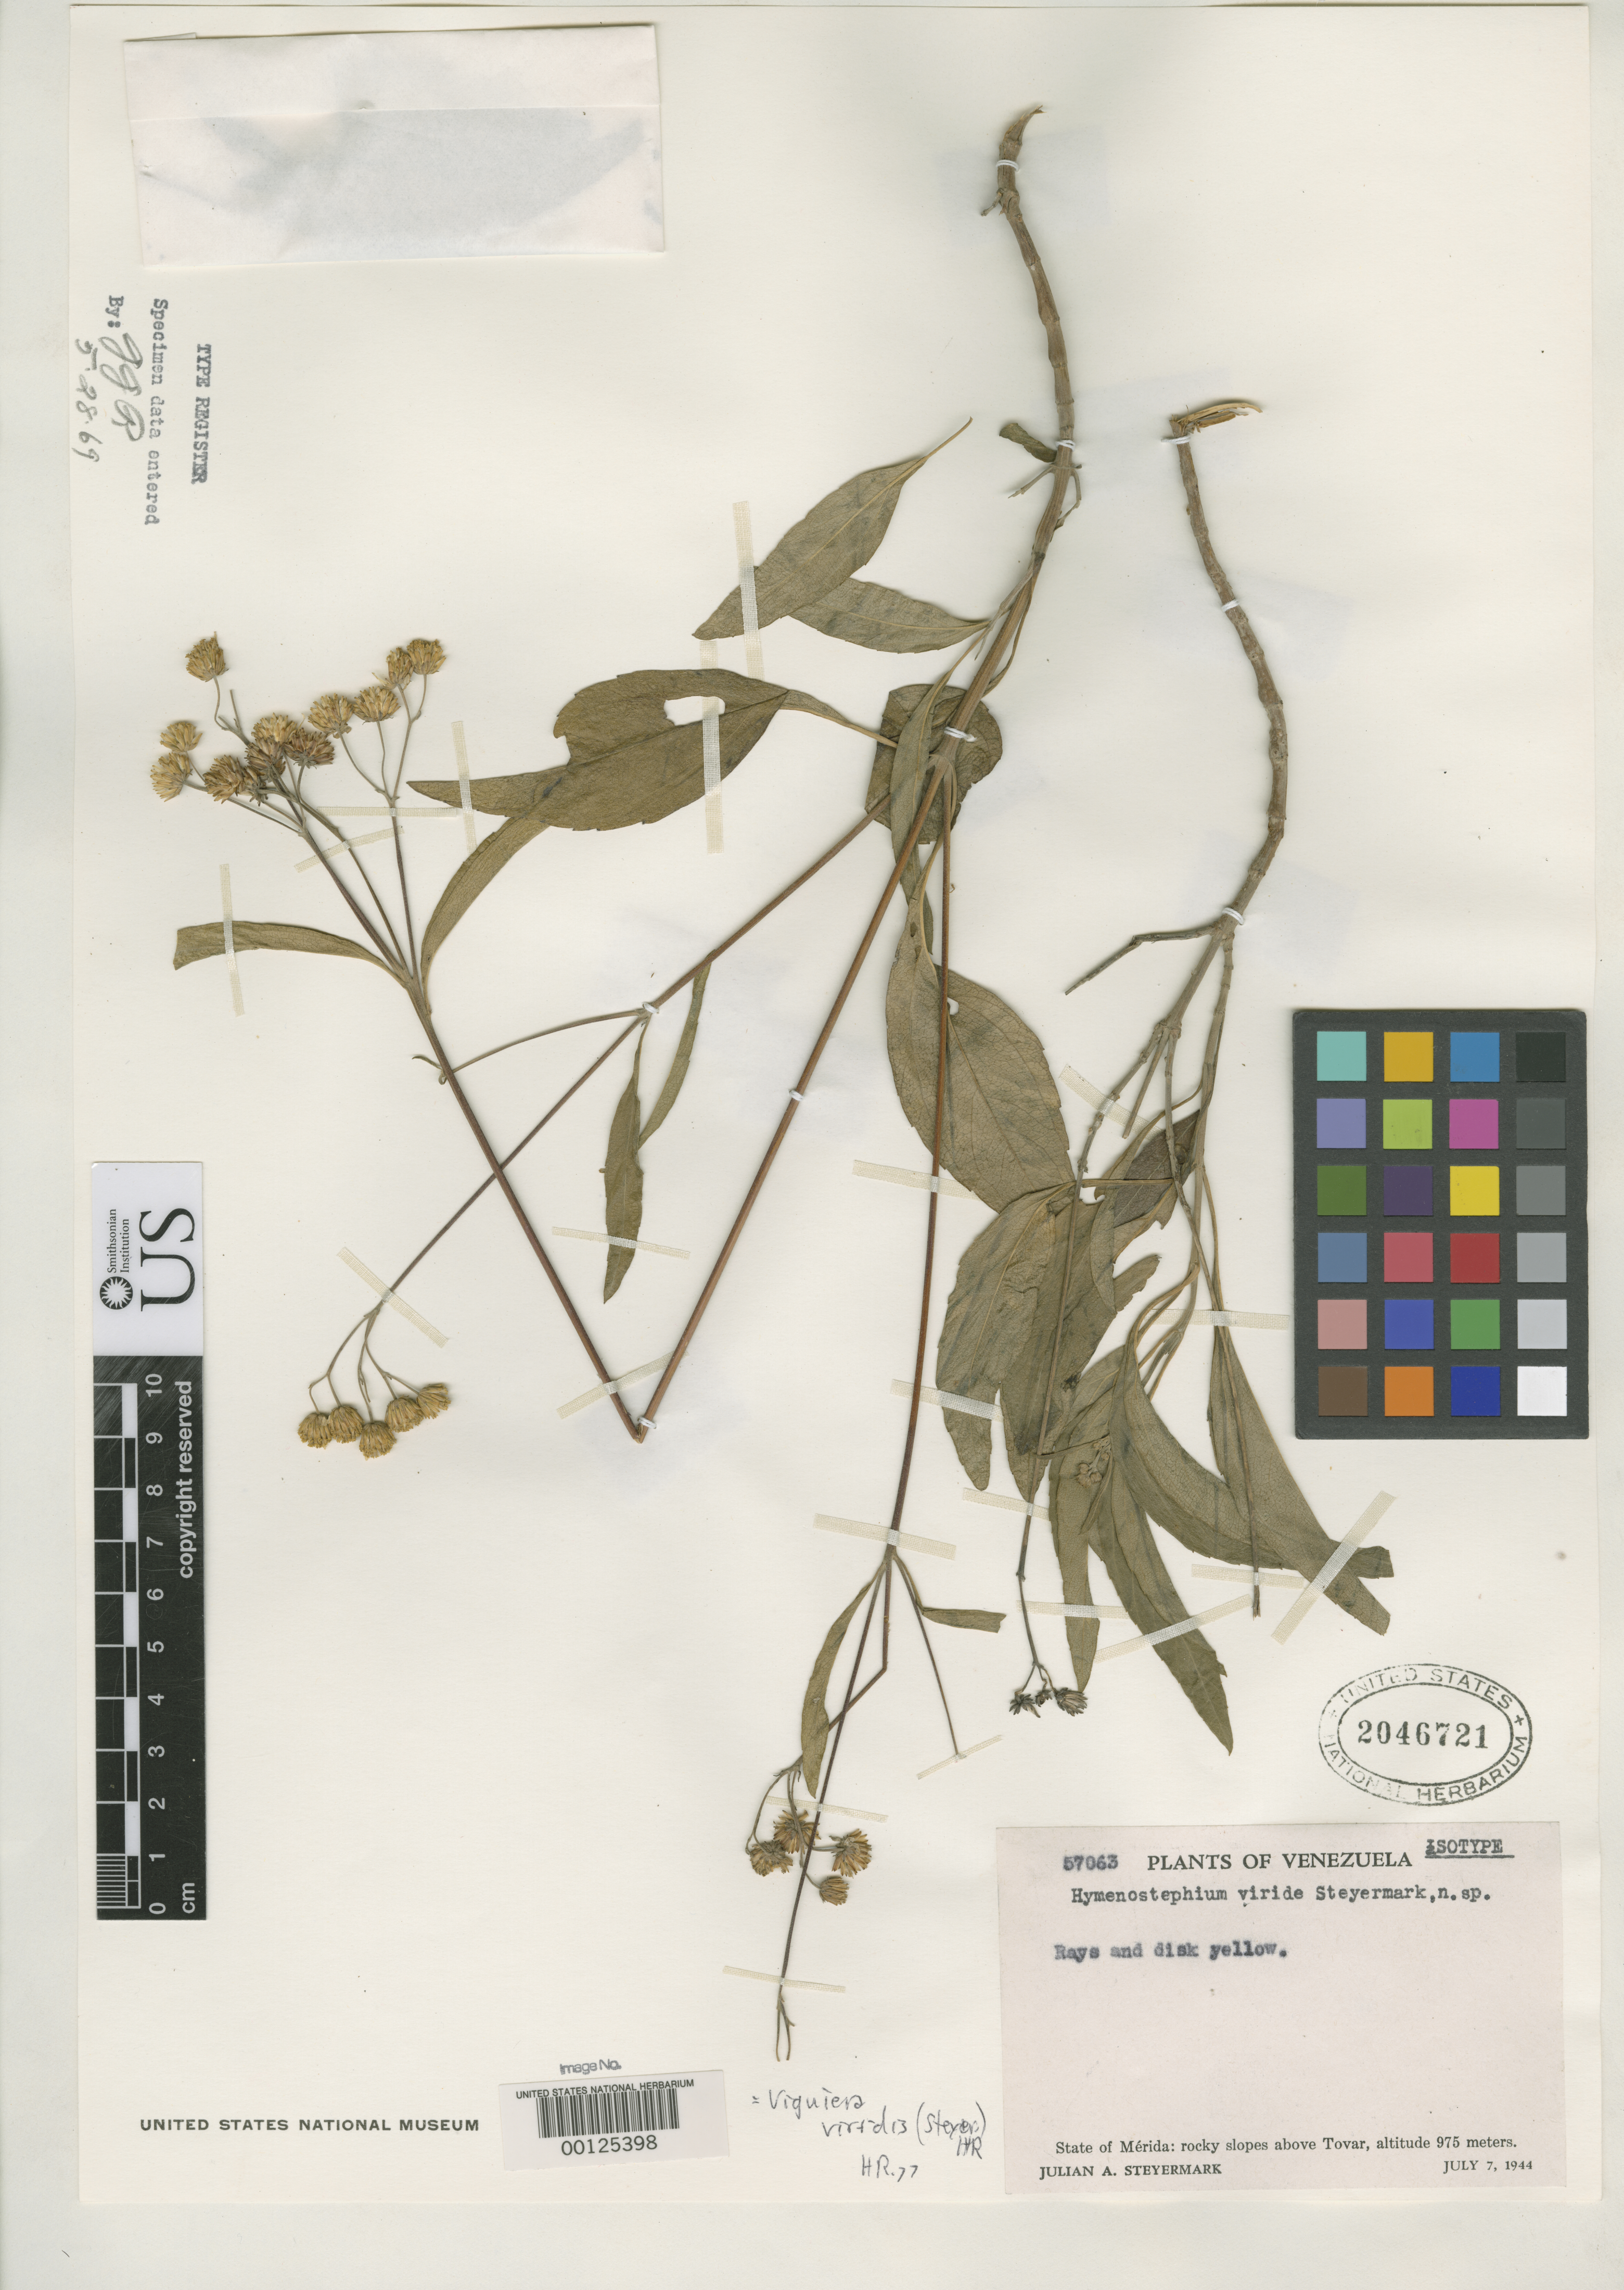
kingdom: Plantae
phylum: Tracheophyta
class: Magnoliopsida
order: Asterales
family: Asteraceae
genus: Hymenostephium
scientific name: Hymenostephium viride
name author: Steyerm.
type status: Isotype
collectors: J. Steyermark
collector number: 57063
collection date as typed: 07 Jul 1944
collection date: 1944-07-07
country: Venezuela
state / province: Mérida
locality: Tovar.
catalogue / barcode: US 2046721